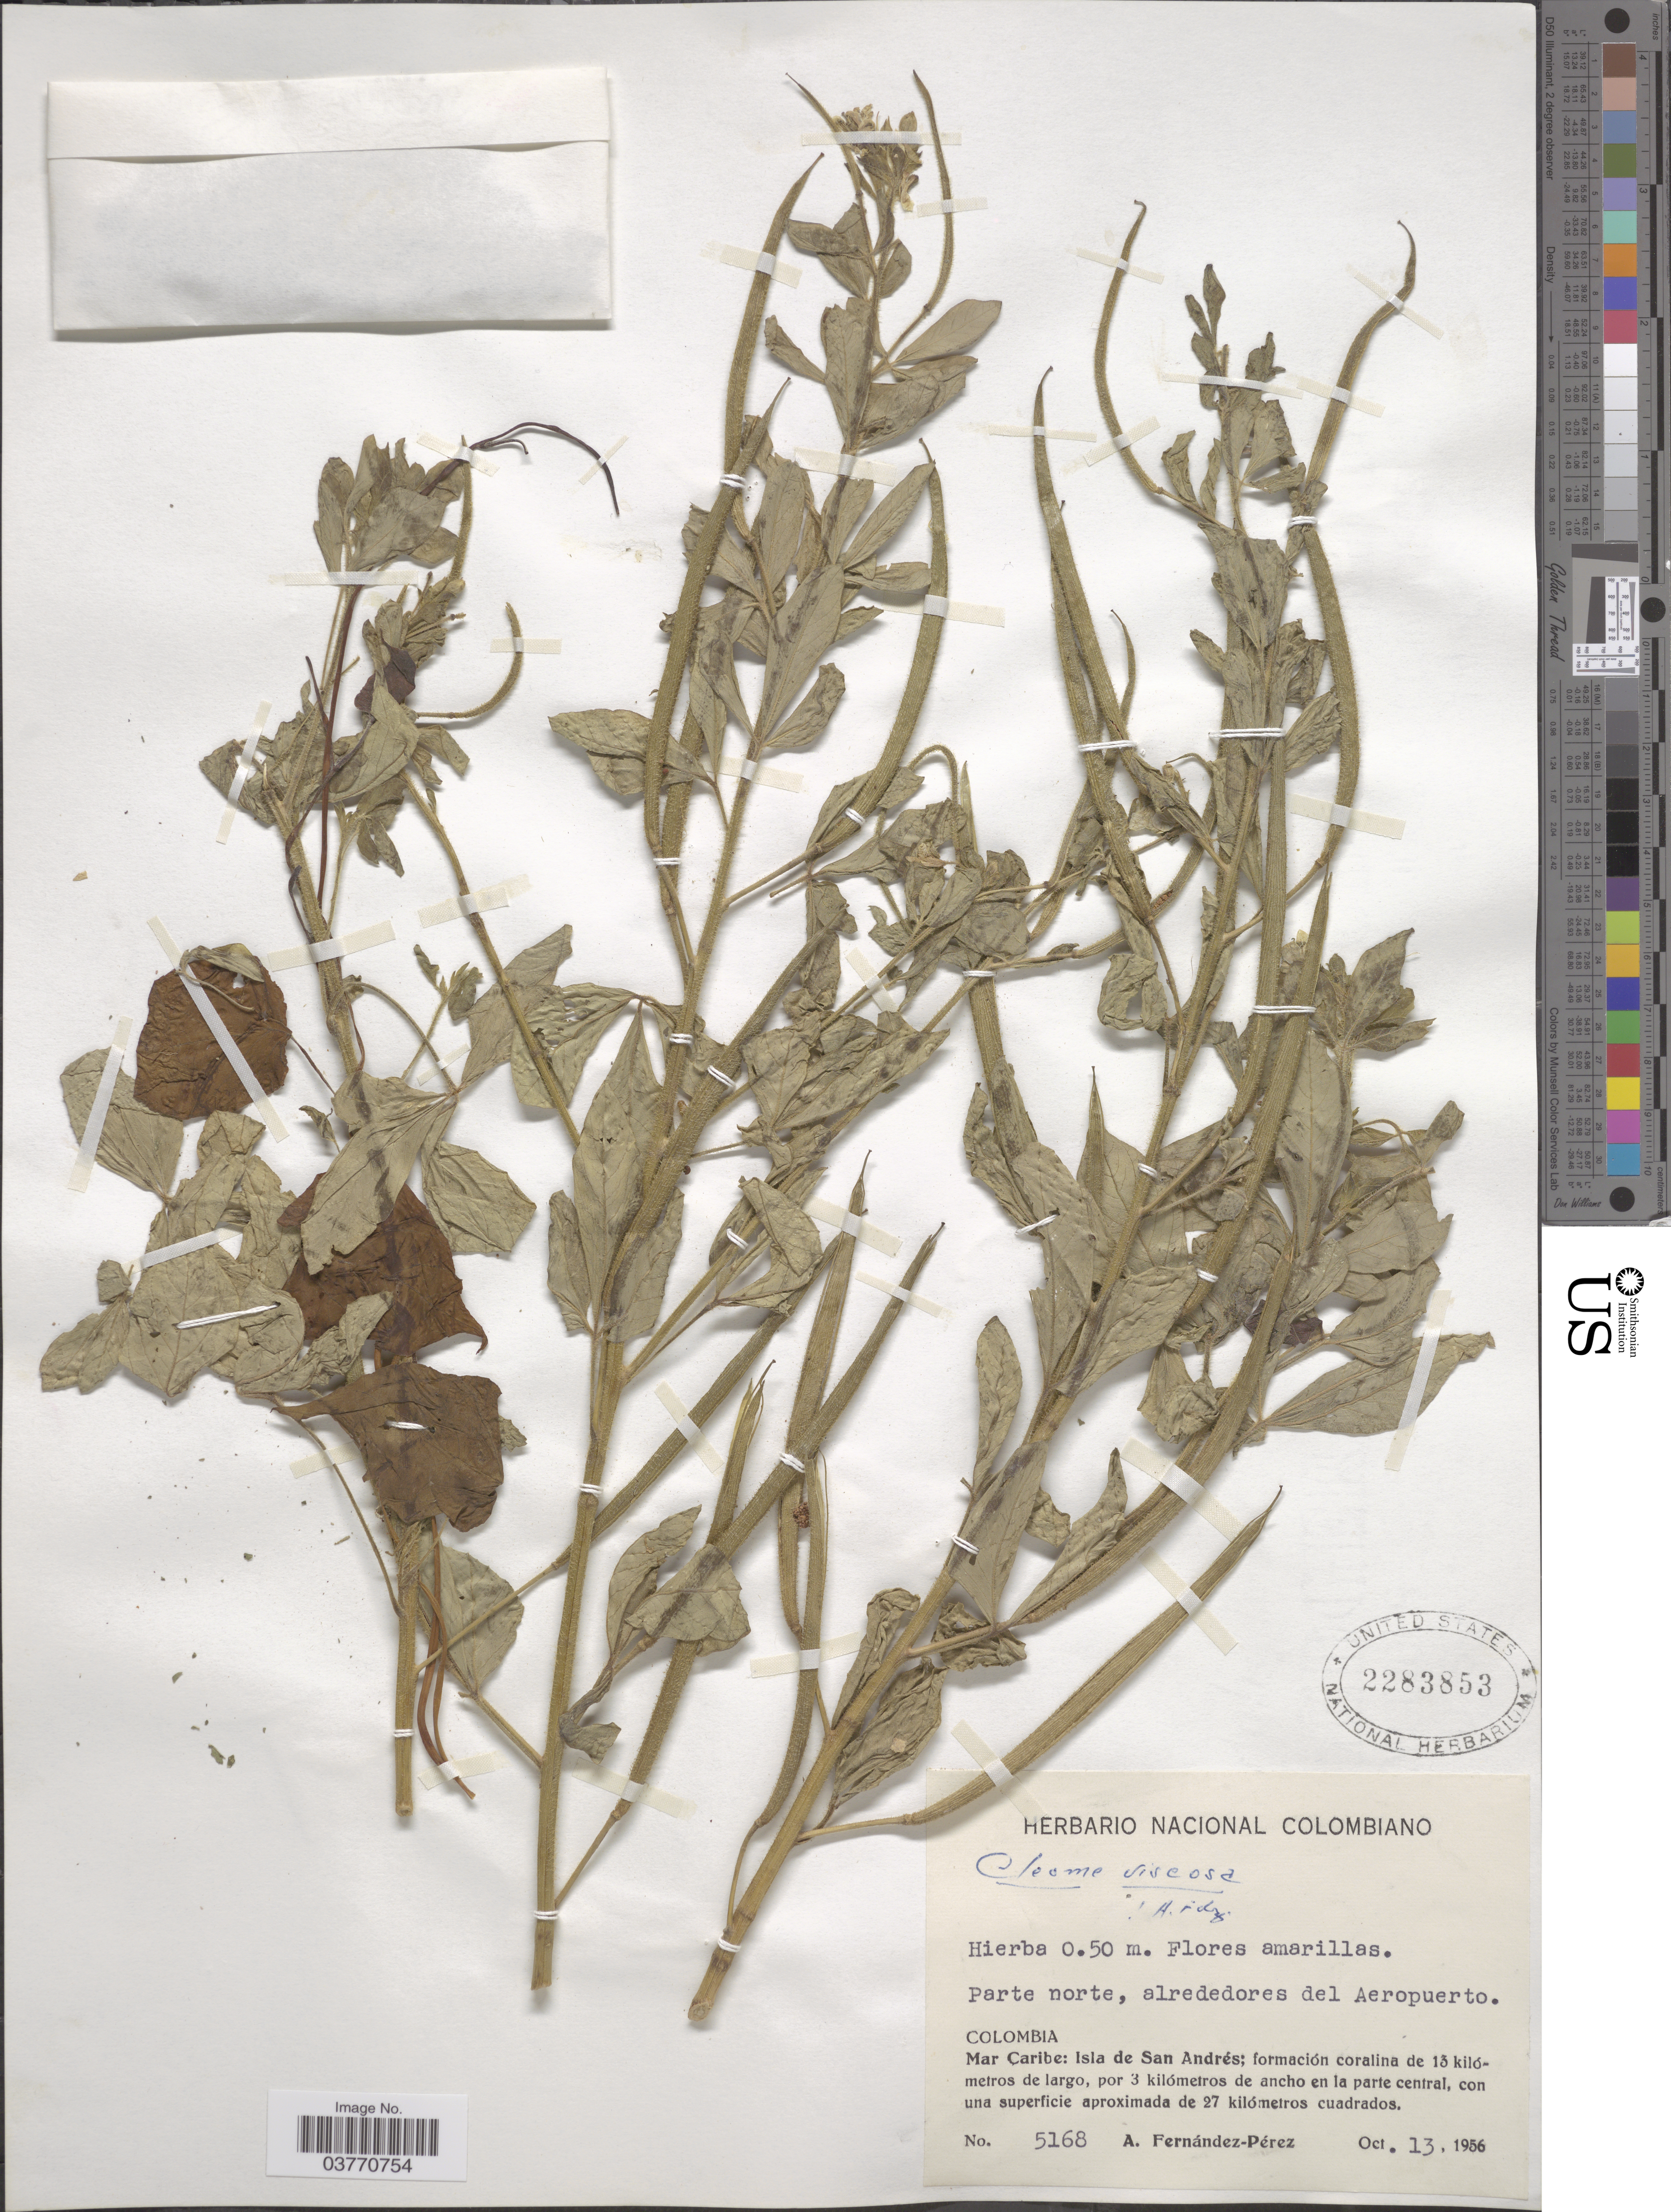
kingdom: Plantae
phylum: Tracheophyta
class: Magnoliopsida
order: Brassicales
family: Cleomaceae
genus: Arivela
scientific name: Arivela viscosa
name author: (L.) Raf.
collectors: A. Fernández-Pérez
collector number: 5168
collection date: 1956-10-13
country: Colombia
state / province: San Andres y Providencia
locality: Parte norte, alrededores del Aeropuerto. Mar Caribe: Isla de San Adrés; formación coralina de 13 kilómetros de largo, por 3 kilómetros de ancho en la parte central, con una superficie aproximada de 27 kilómetros cuadrados.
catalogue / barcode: US 2283853